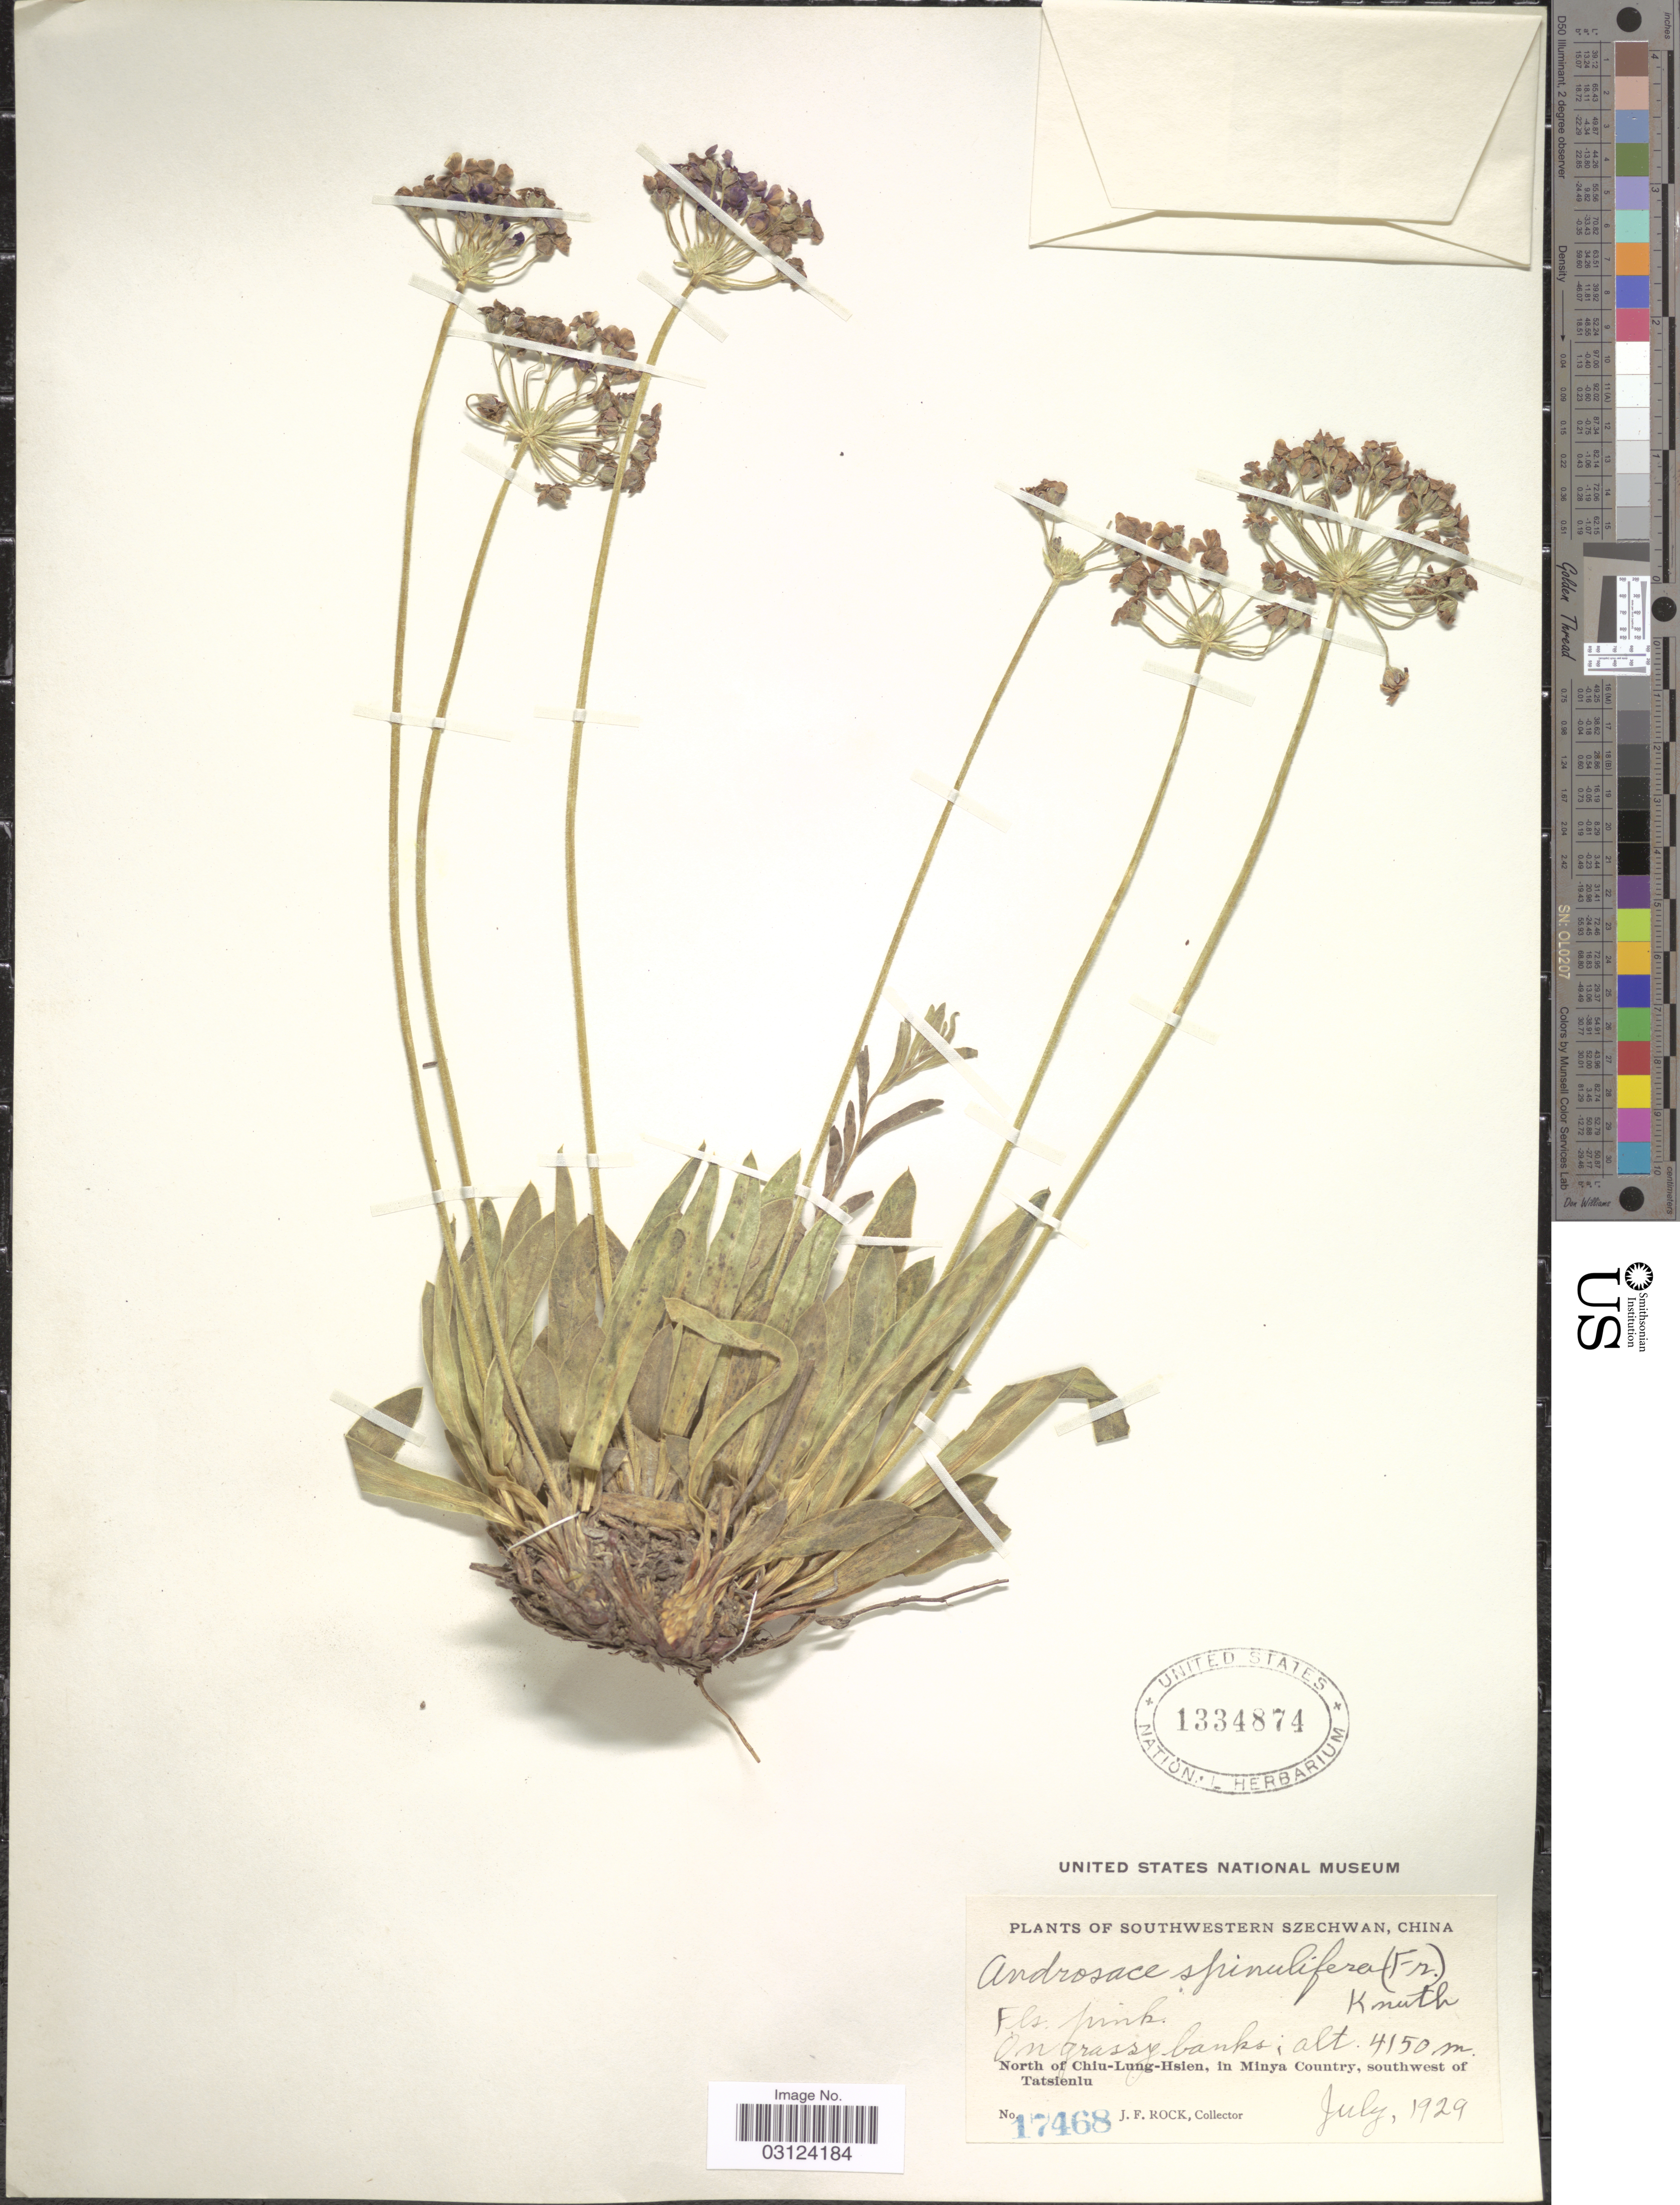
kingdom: Plantae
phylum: Tracheophyta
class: Magnoliopsida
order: Ericales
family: Primulaceae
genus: Androsace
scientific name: Androsace spinulifera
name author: (Franch.) R. Knuth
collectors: J. Rock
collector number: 17468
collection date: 1929-07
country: China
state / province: Sichuan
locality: Southwestern Szechwan, North of Chiu-Lung-Hsien, in Minya Country, southwest of Tatsienlu.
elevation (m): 4150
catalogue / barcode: US 1334874